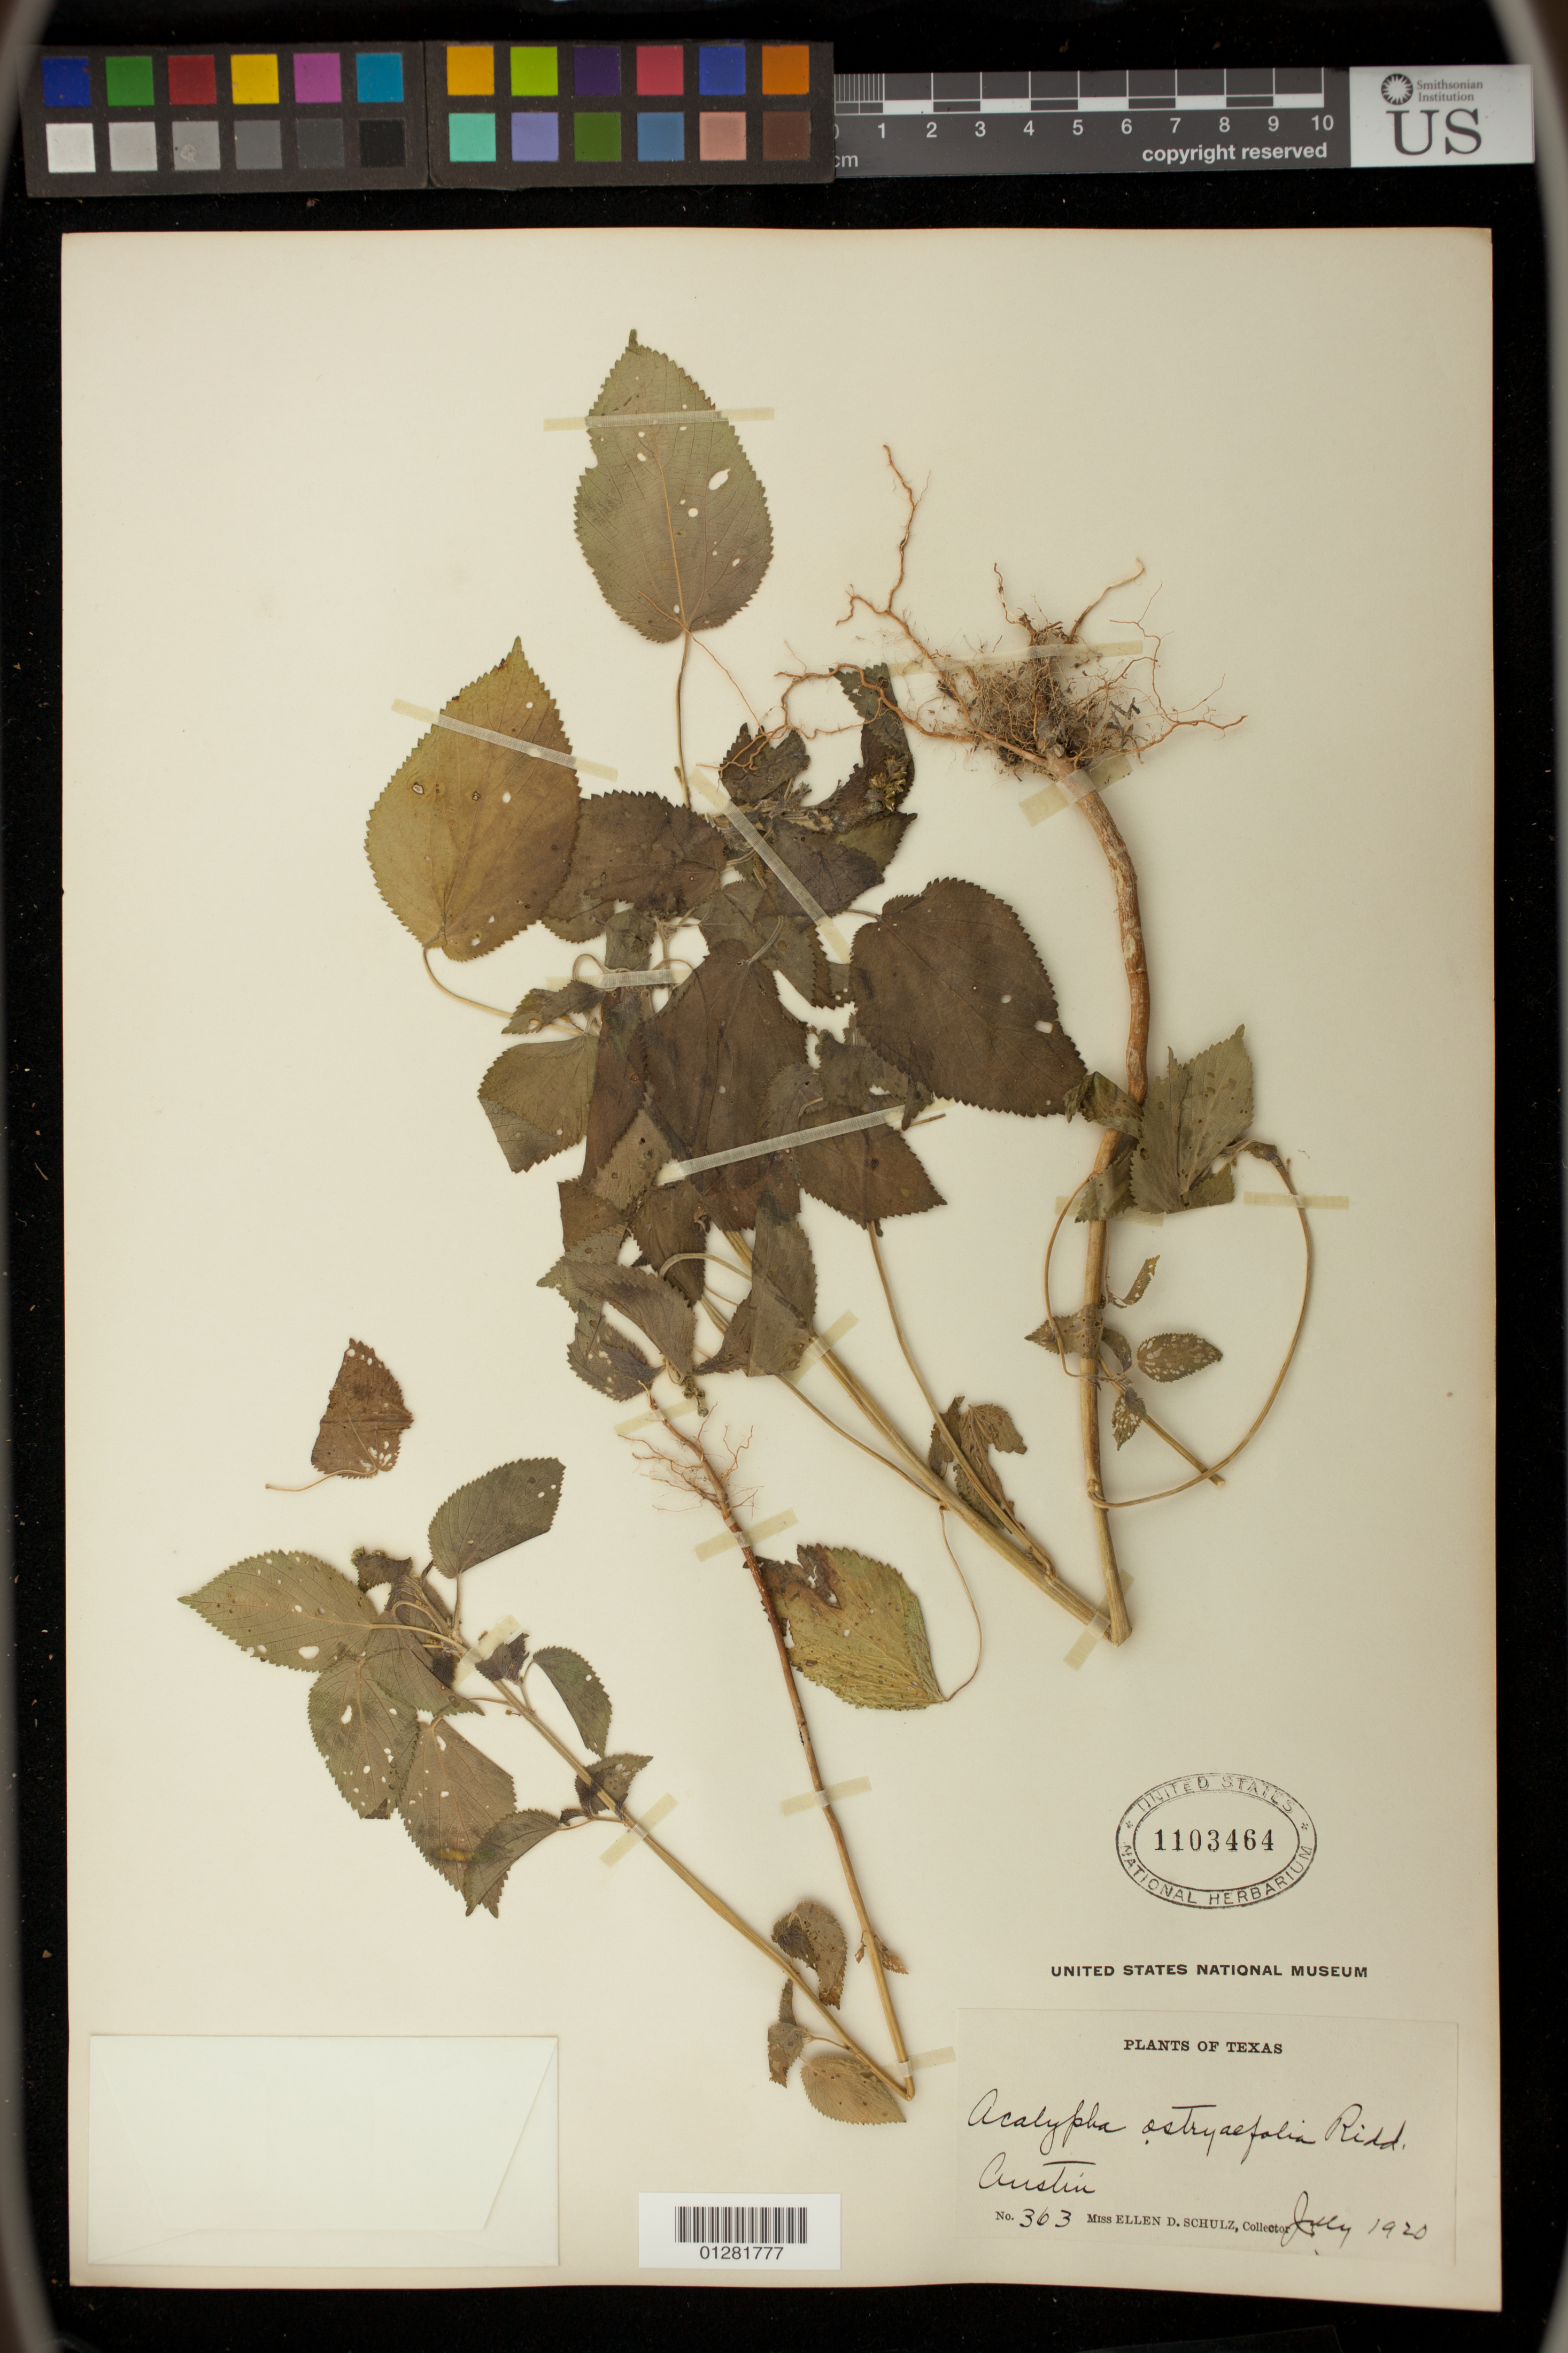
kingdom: Plantae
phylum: Tracheophyta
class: Magnoliopsida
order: Malpighiales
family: Euphorbiaceae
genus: Acalypha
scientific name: Acalypha ostryifolia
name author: Ridd.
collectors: E. D. Schulz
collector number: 363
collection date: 1920-07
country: United States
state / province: Texas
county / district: Travis County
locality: Austin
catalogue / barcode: US 1103464